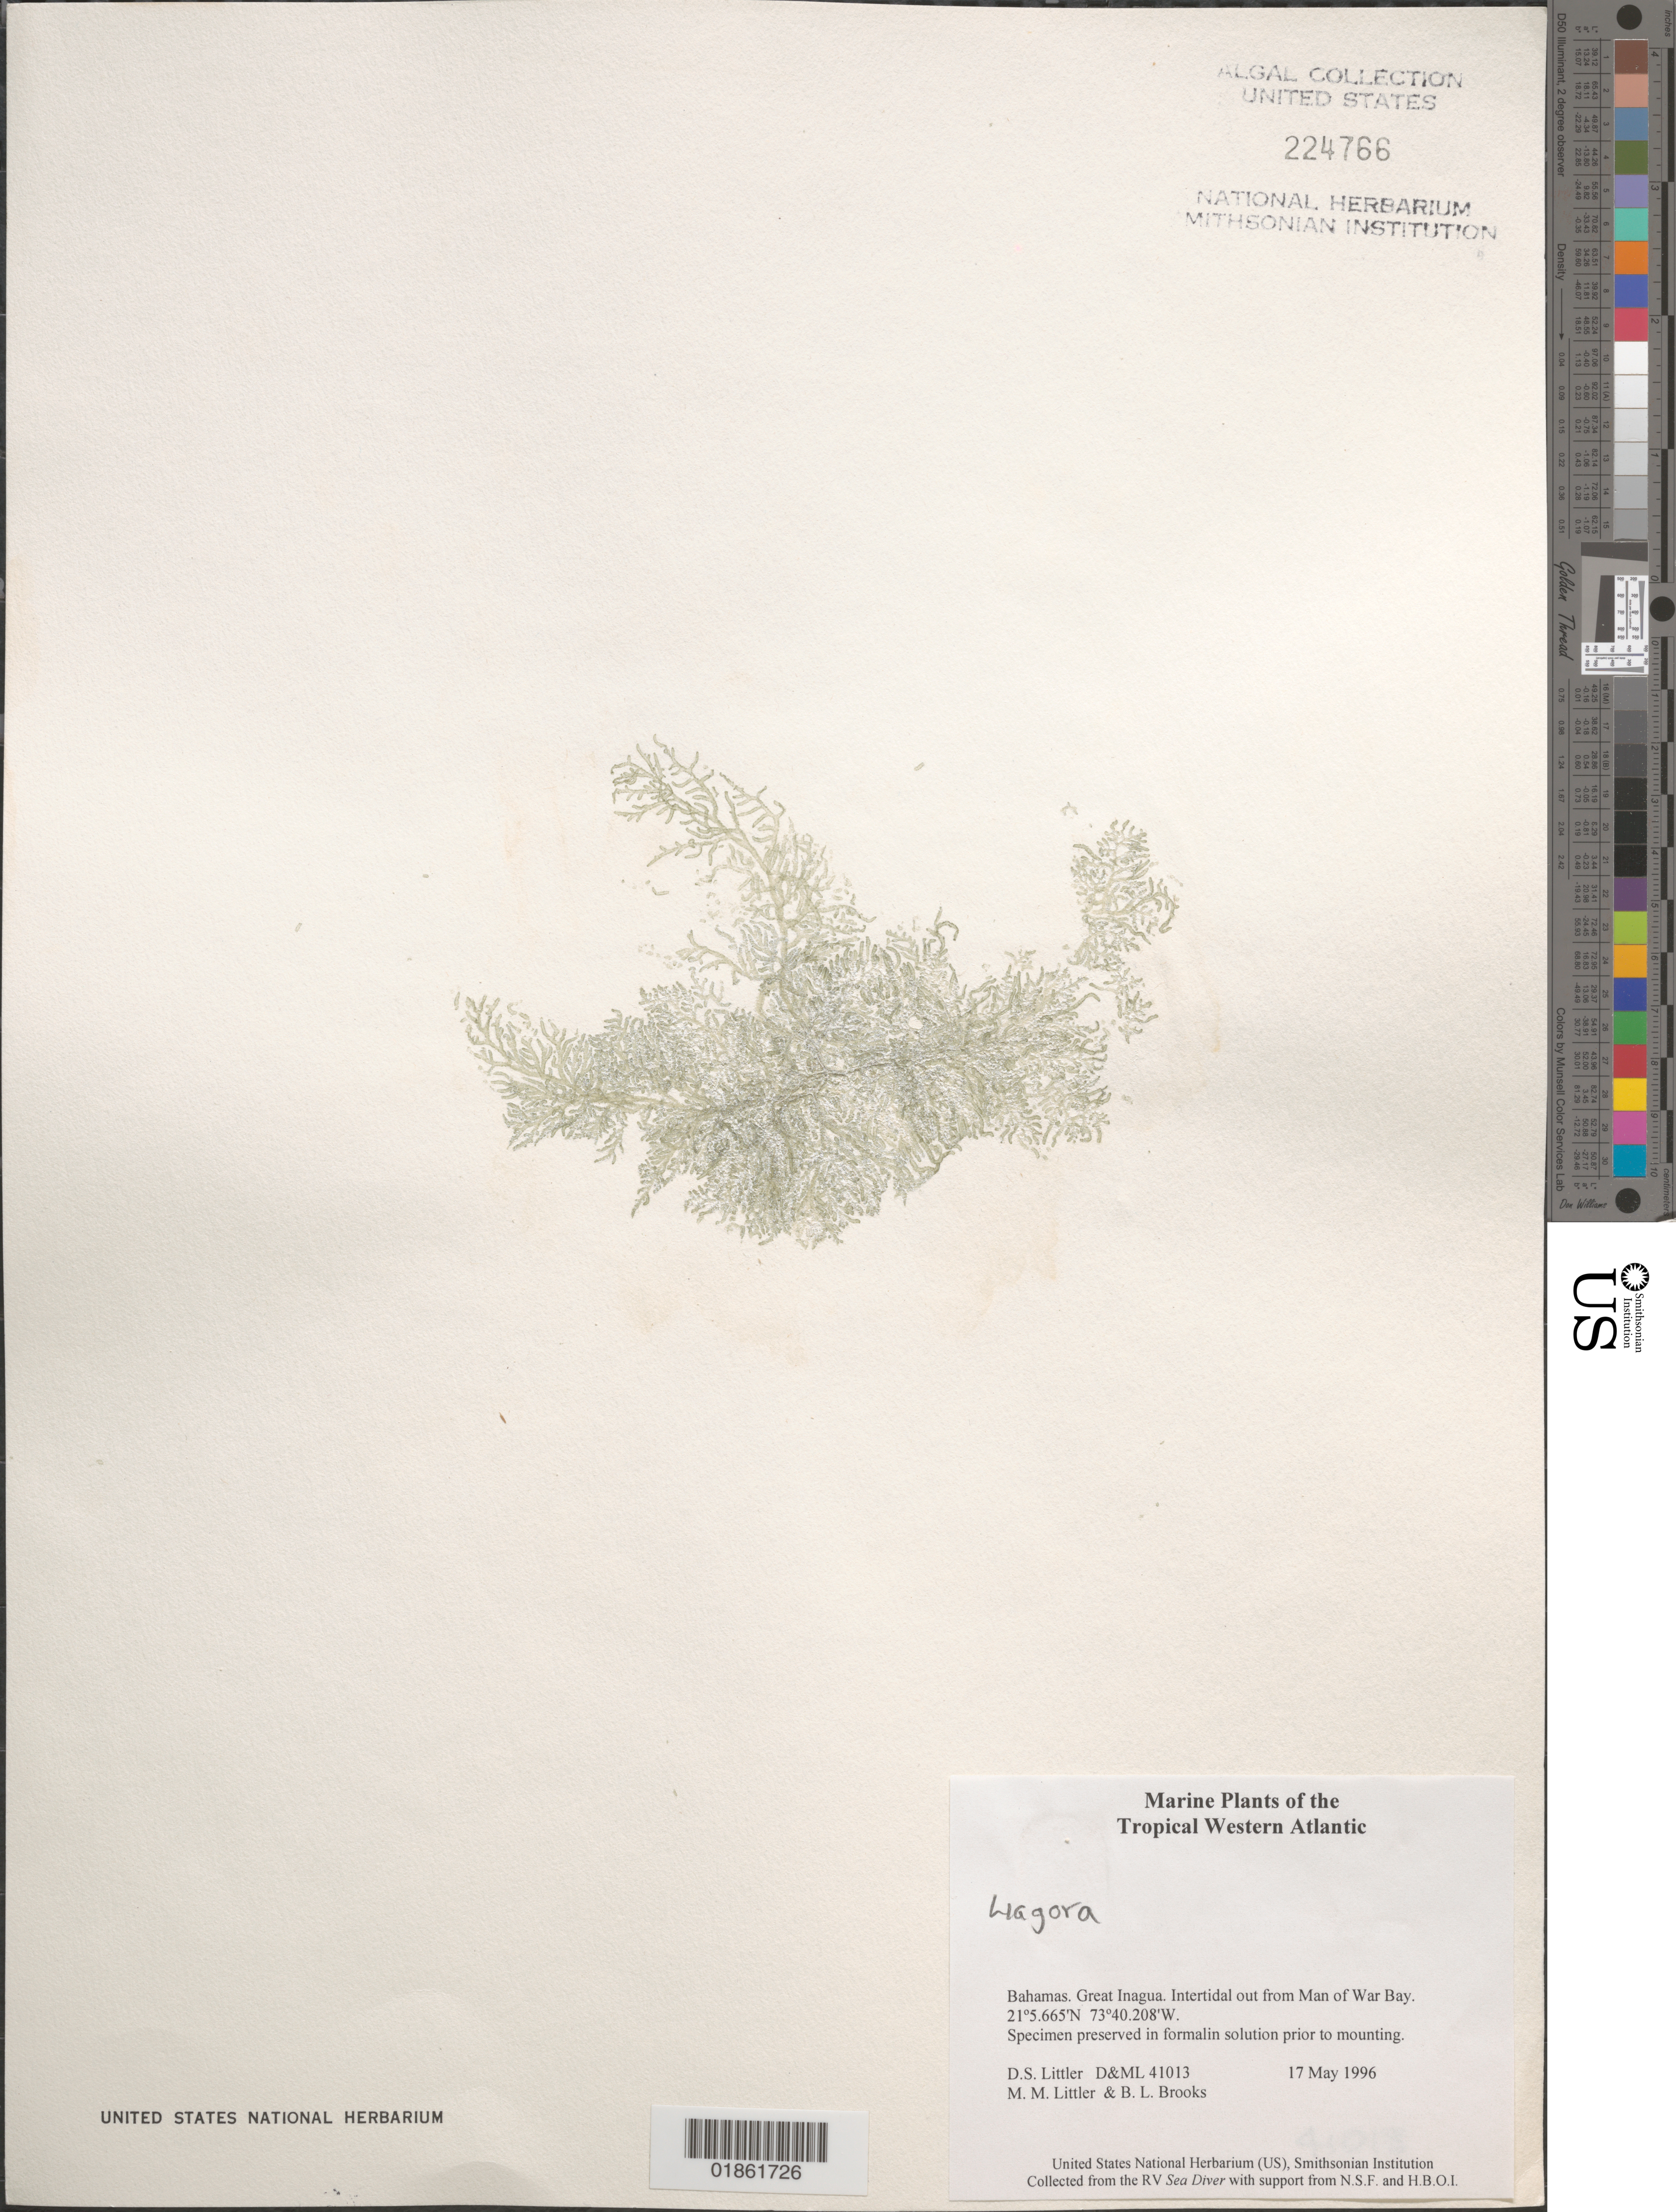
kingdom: Plantae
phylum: Rhodophyta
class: Florideophyceae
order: Nemaliales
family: Liagoraceae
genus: Liagora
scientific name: Liagora sp.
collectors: D. S. Littler & M. M. Littler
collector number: D&ML 41013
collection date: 1996-05-17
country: Bahamas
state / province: Inagua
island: Great Inagua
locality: Great Inagua I. Man-of-War Bay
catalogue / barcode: US 224766